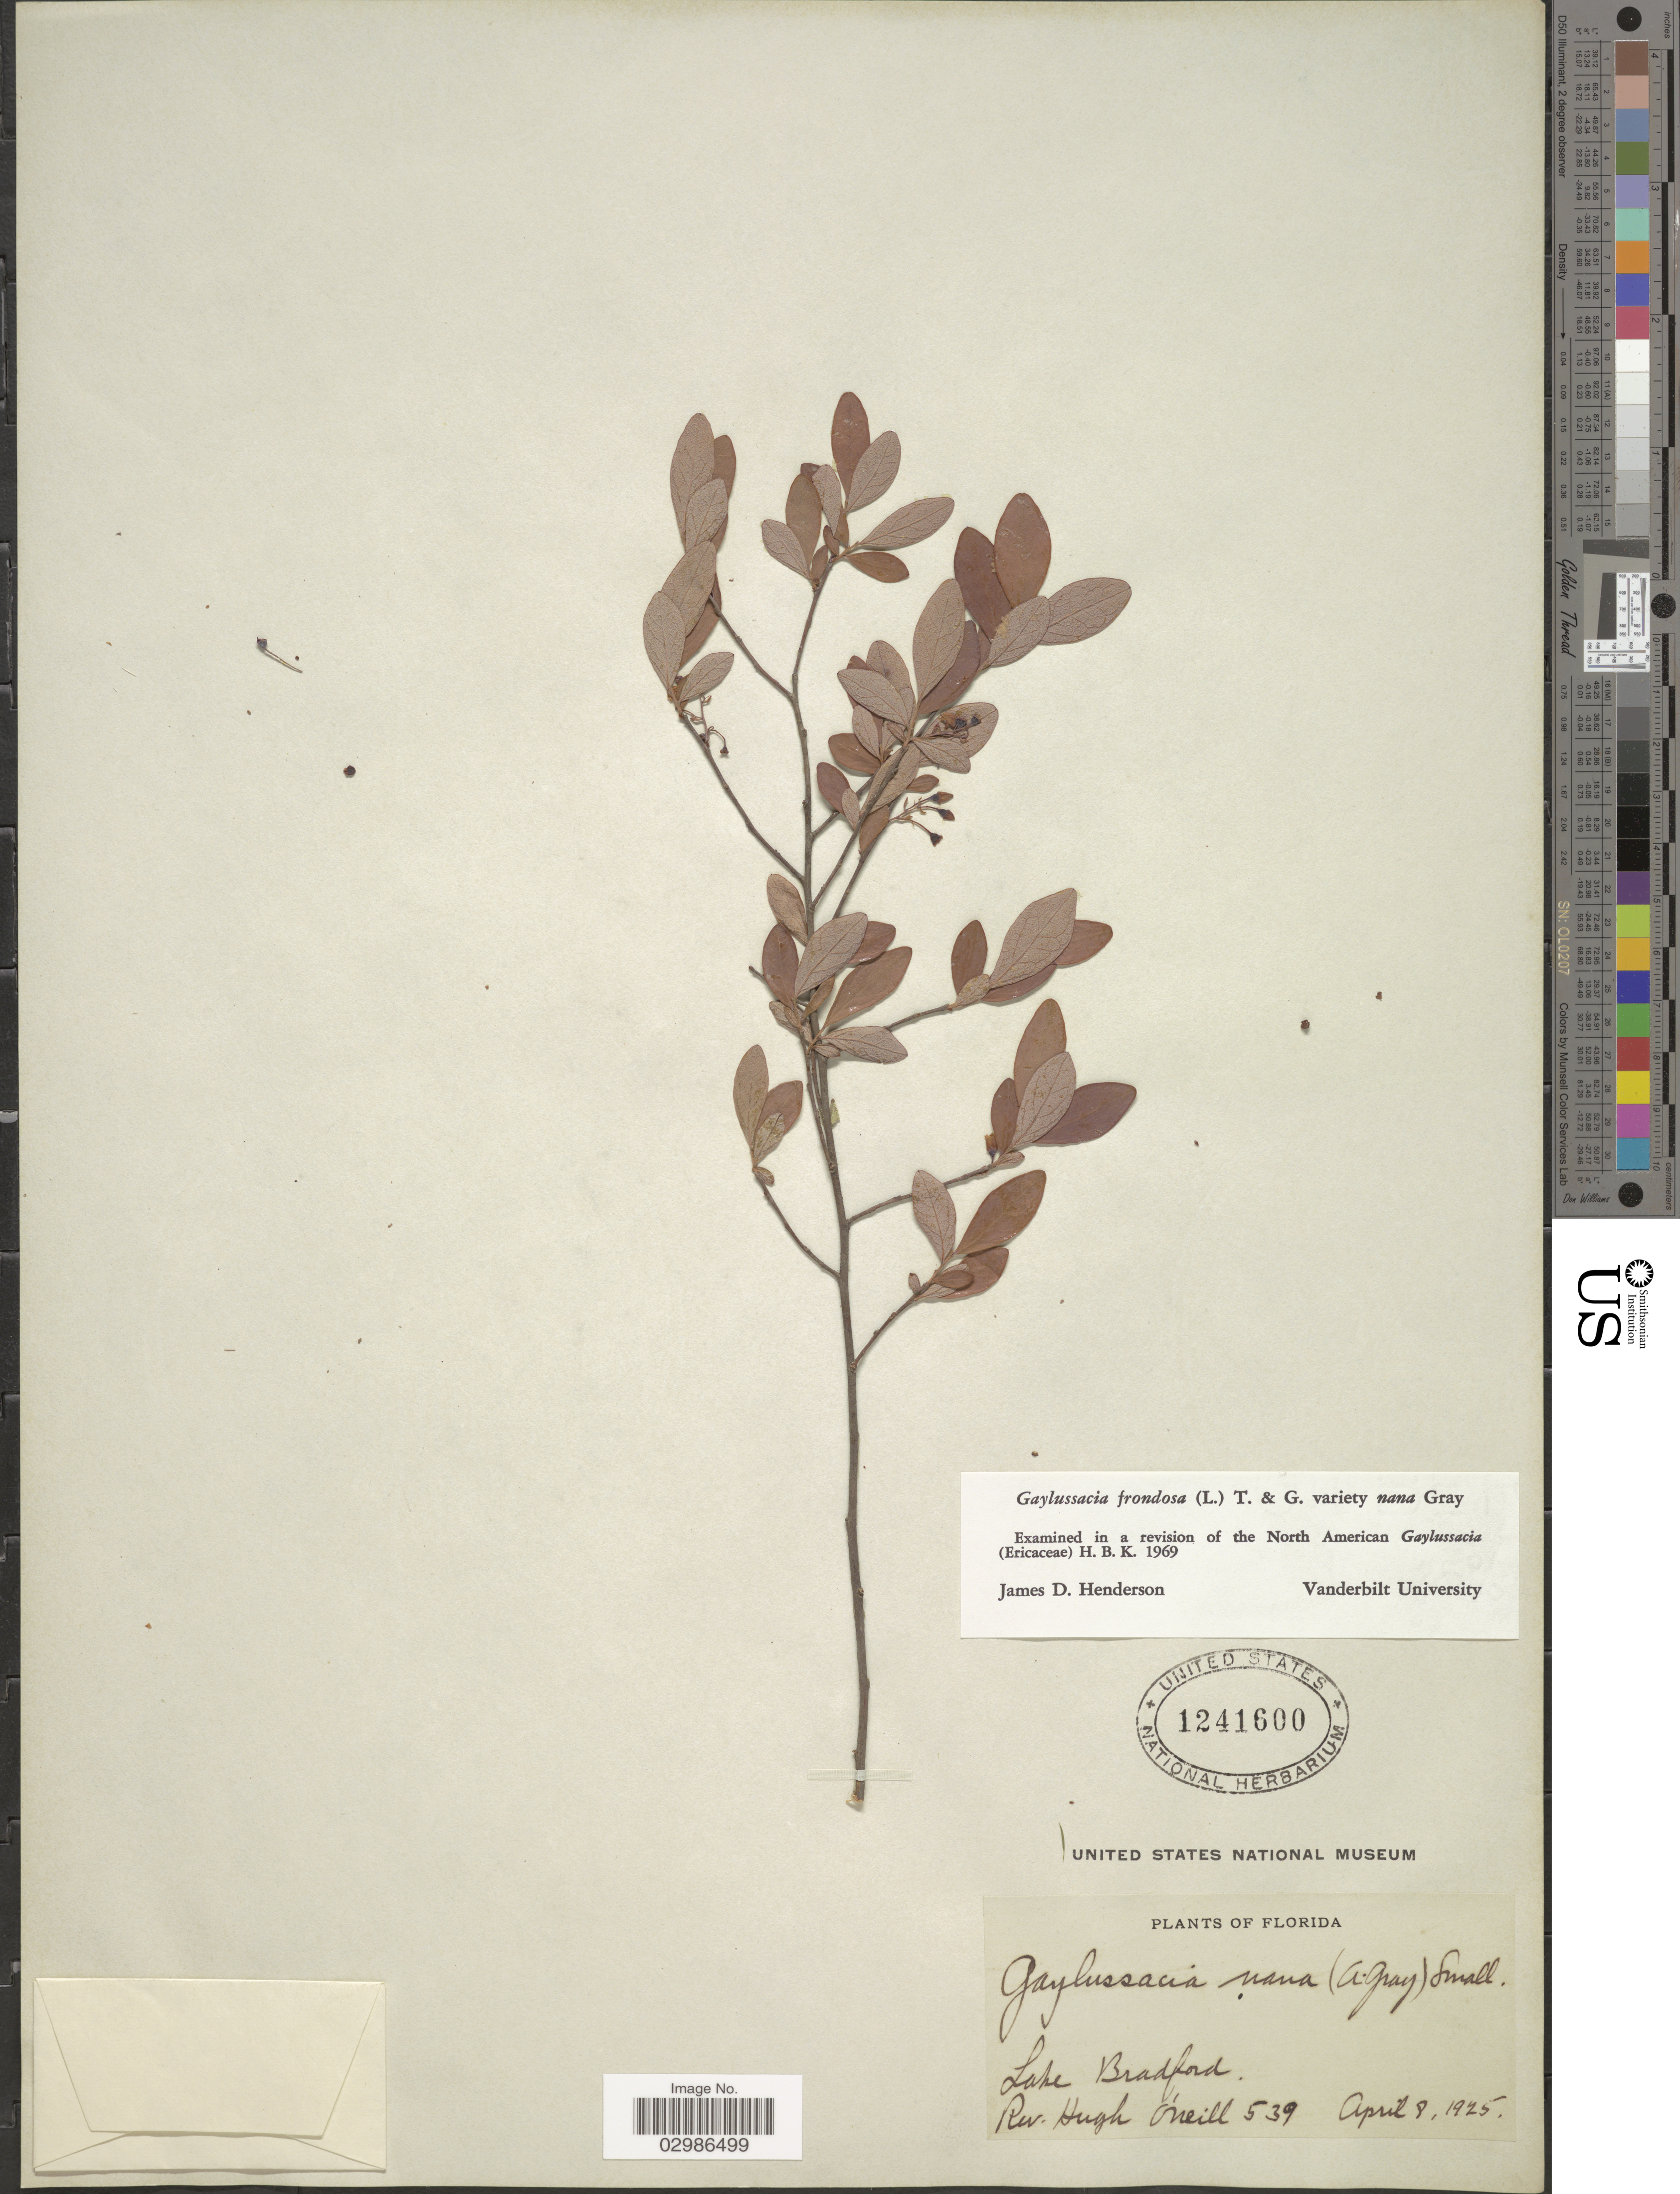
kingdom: Plantae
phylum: Tracheophyta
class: Magnoliopsida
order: Ericales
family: Ericaceae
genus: Gaylussacia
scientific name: Gaylussacia frondosa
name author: (L.) Torr. & A. Gray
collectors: H. O'Neill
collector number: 539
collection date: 1925-04-08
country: United States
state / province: Florida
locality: Lake Bradford.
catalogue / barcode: US 1241600